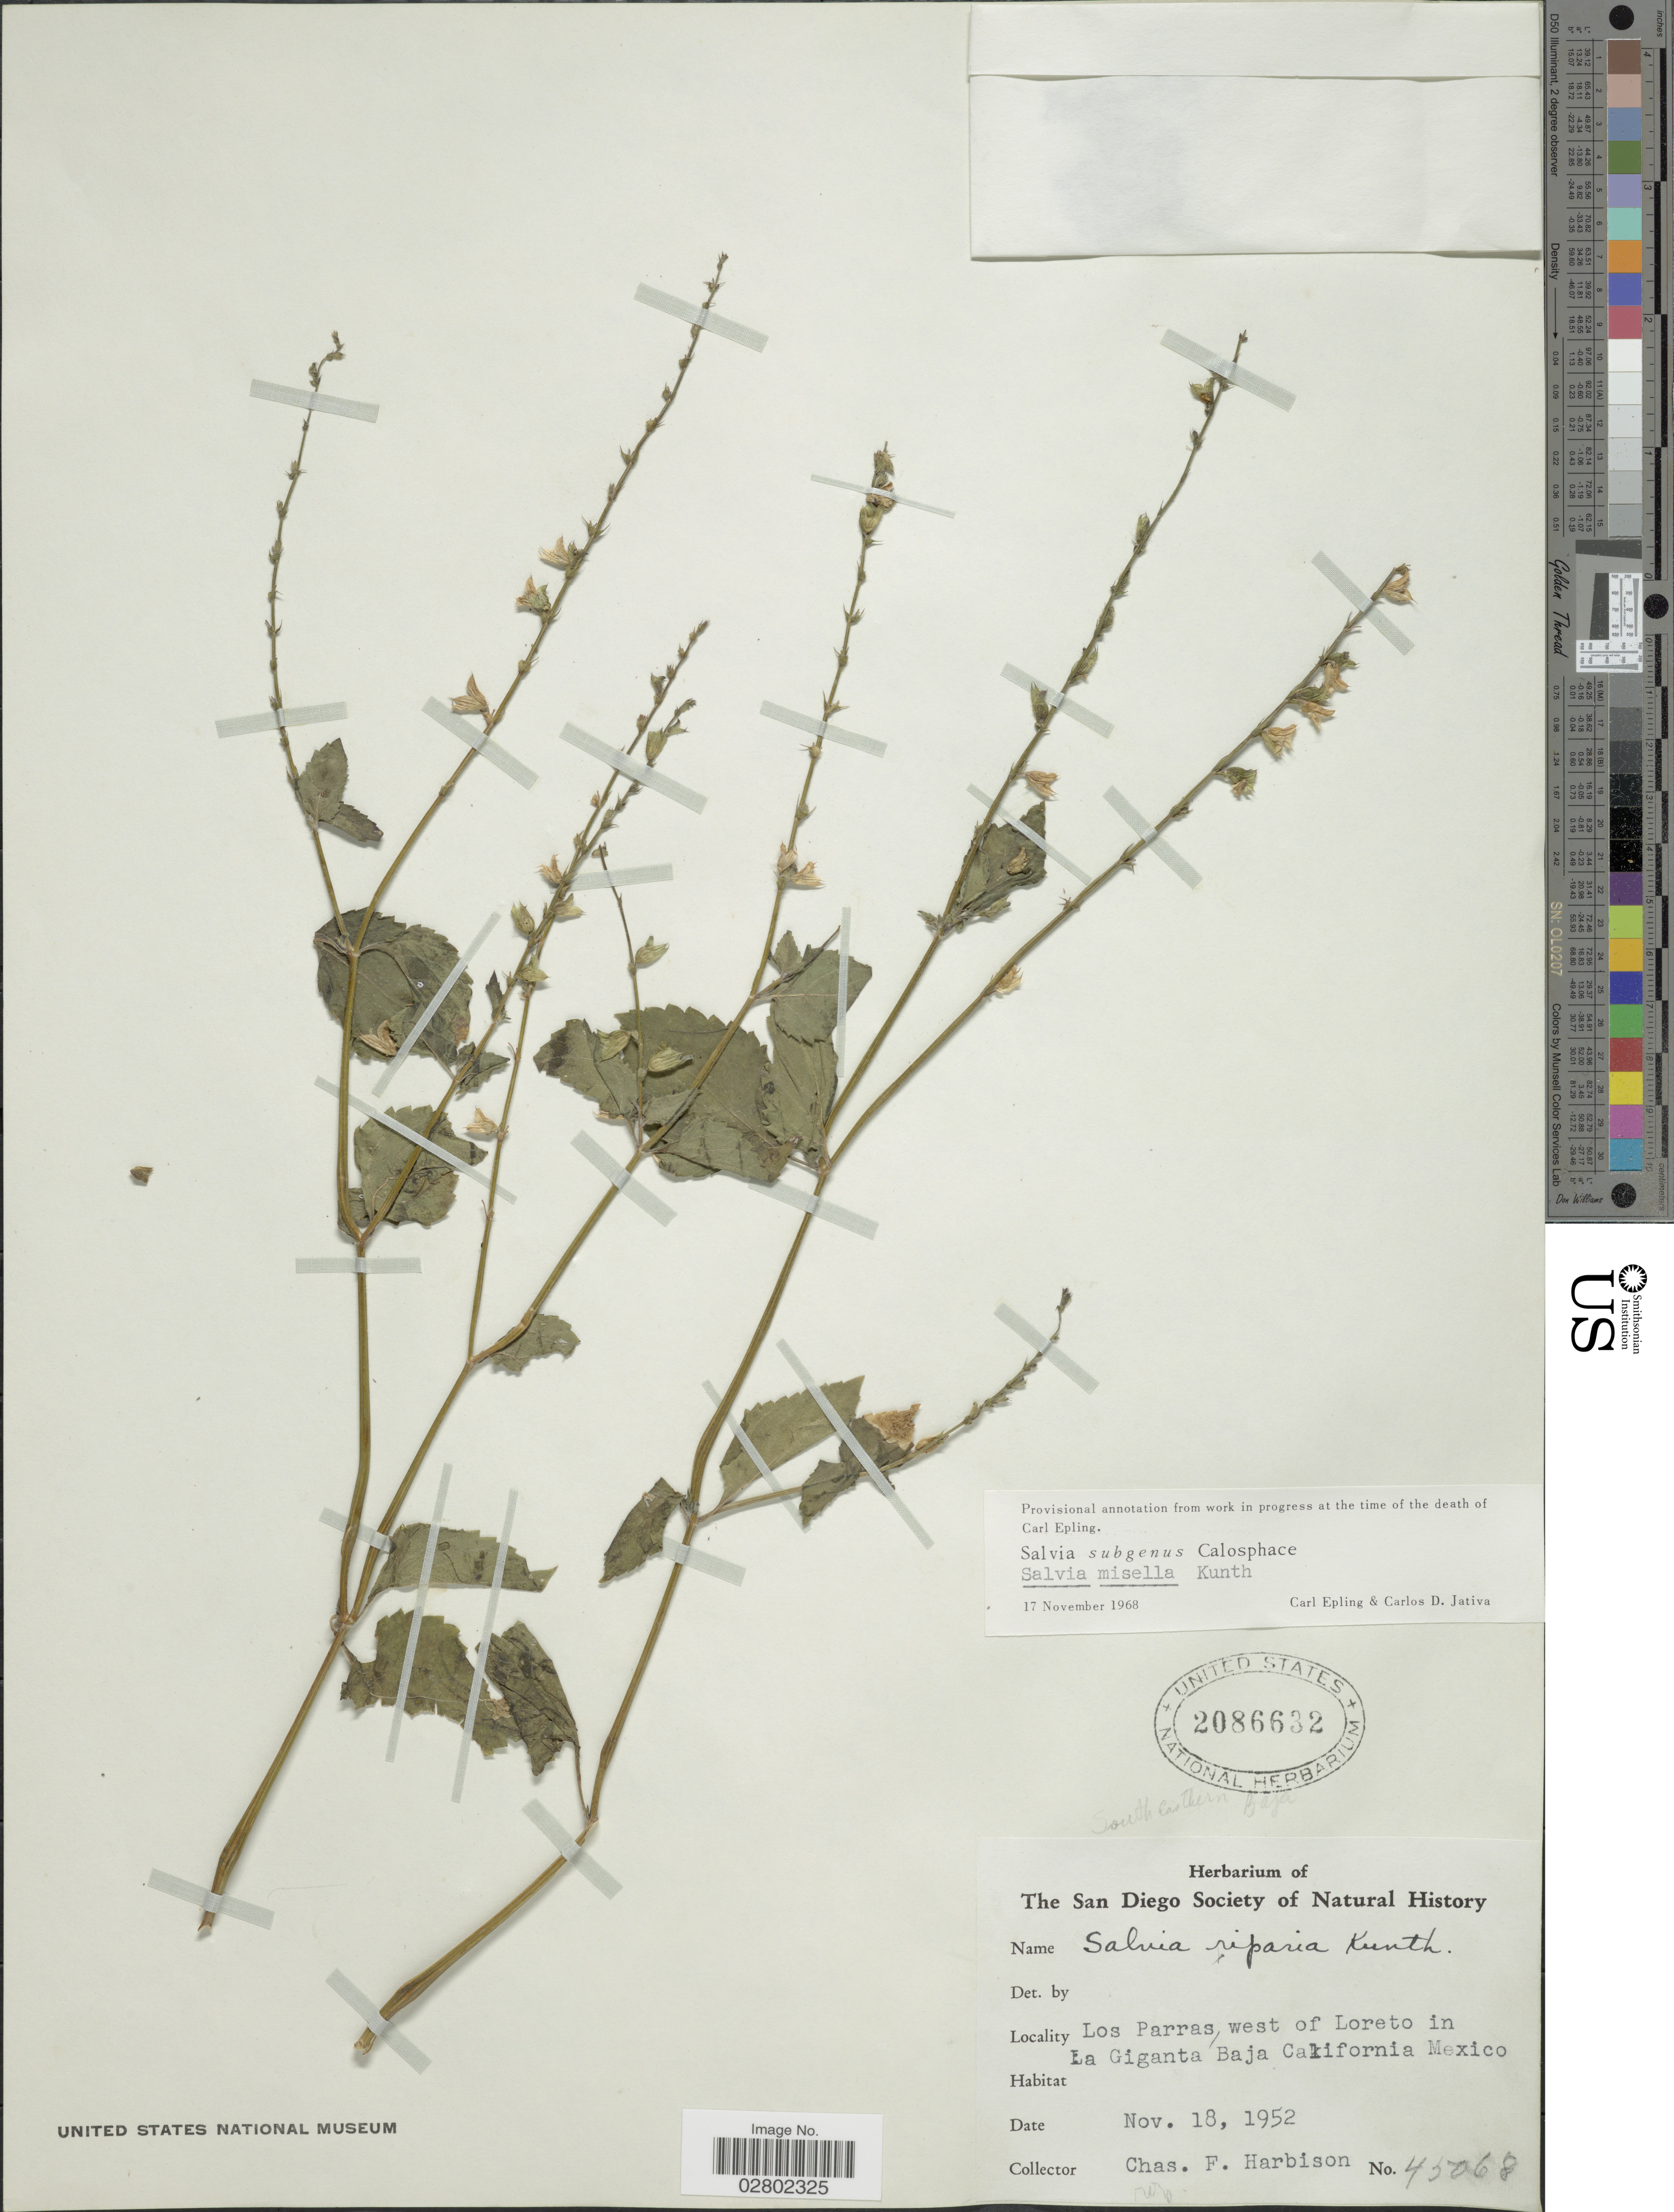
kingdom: Plantae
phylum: Tracheophyta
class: Magnoliopsida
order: Lamiales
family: Lamiaceae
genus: Salvia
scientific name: Salvia misella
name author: Kunth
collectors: C. F. Harbison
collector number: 45068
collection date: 1952-11-18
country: Mexico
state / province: Baja California Sur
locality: Los Parras west of Loreto in La Giganta.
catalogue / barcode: US 2086632